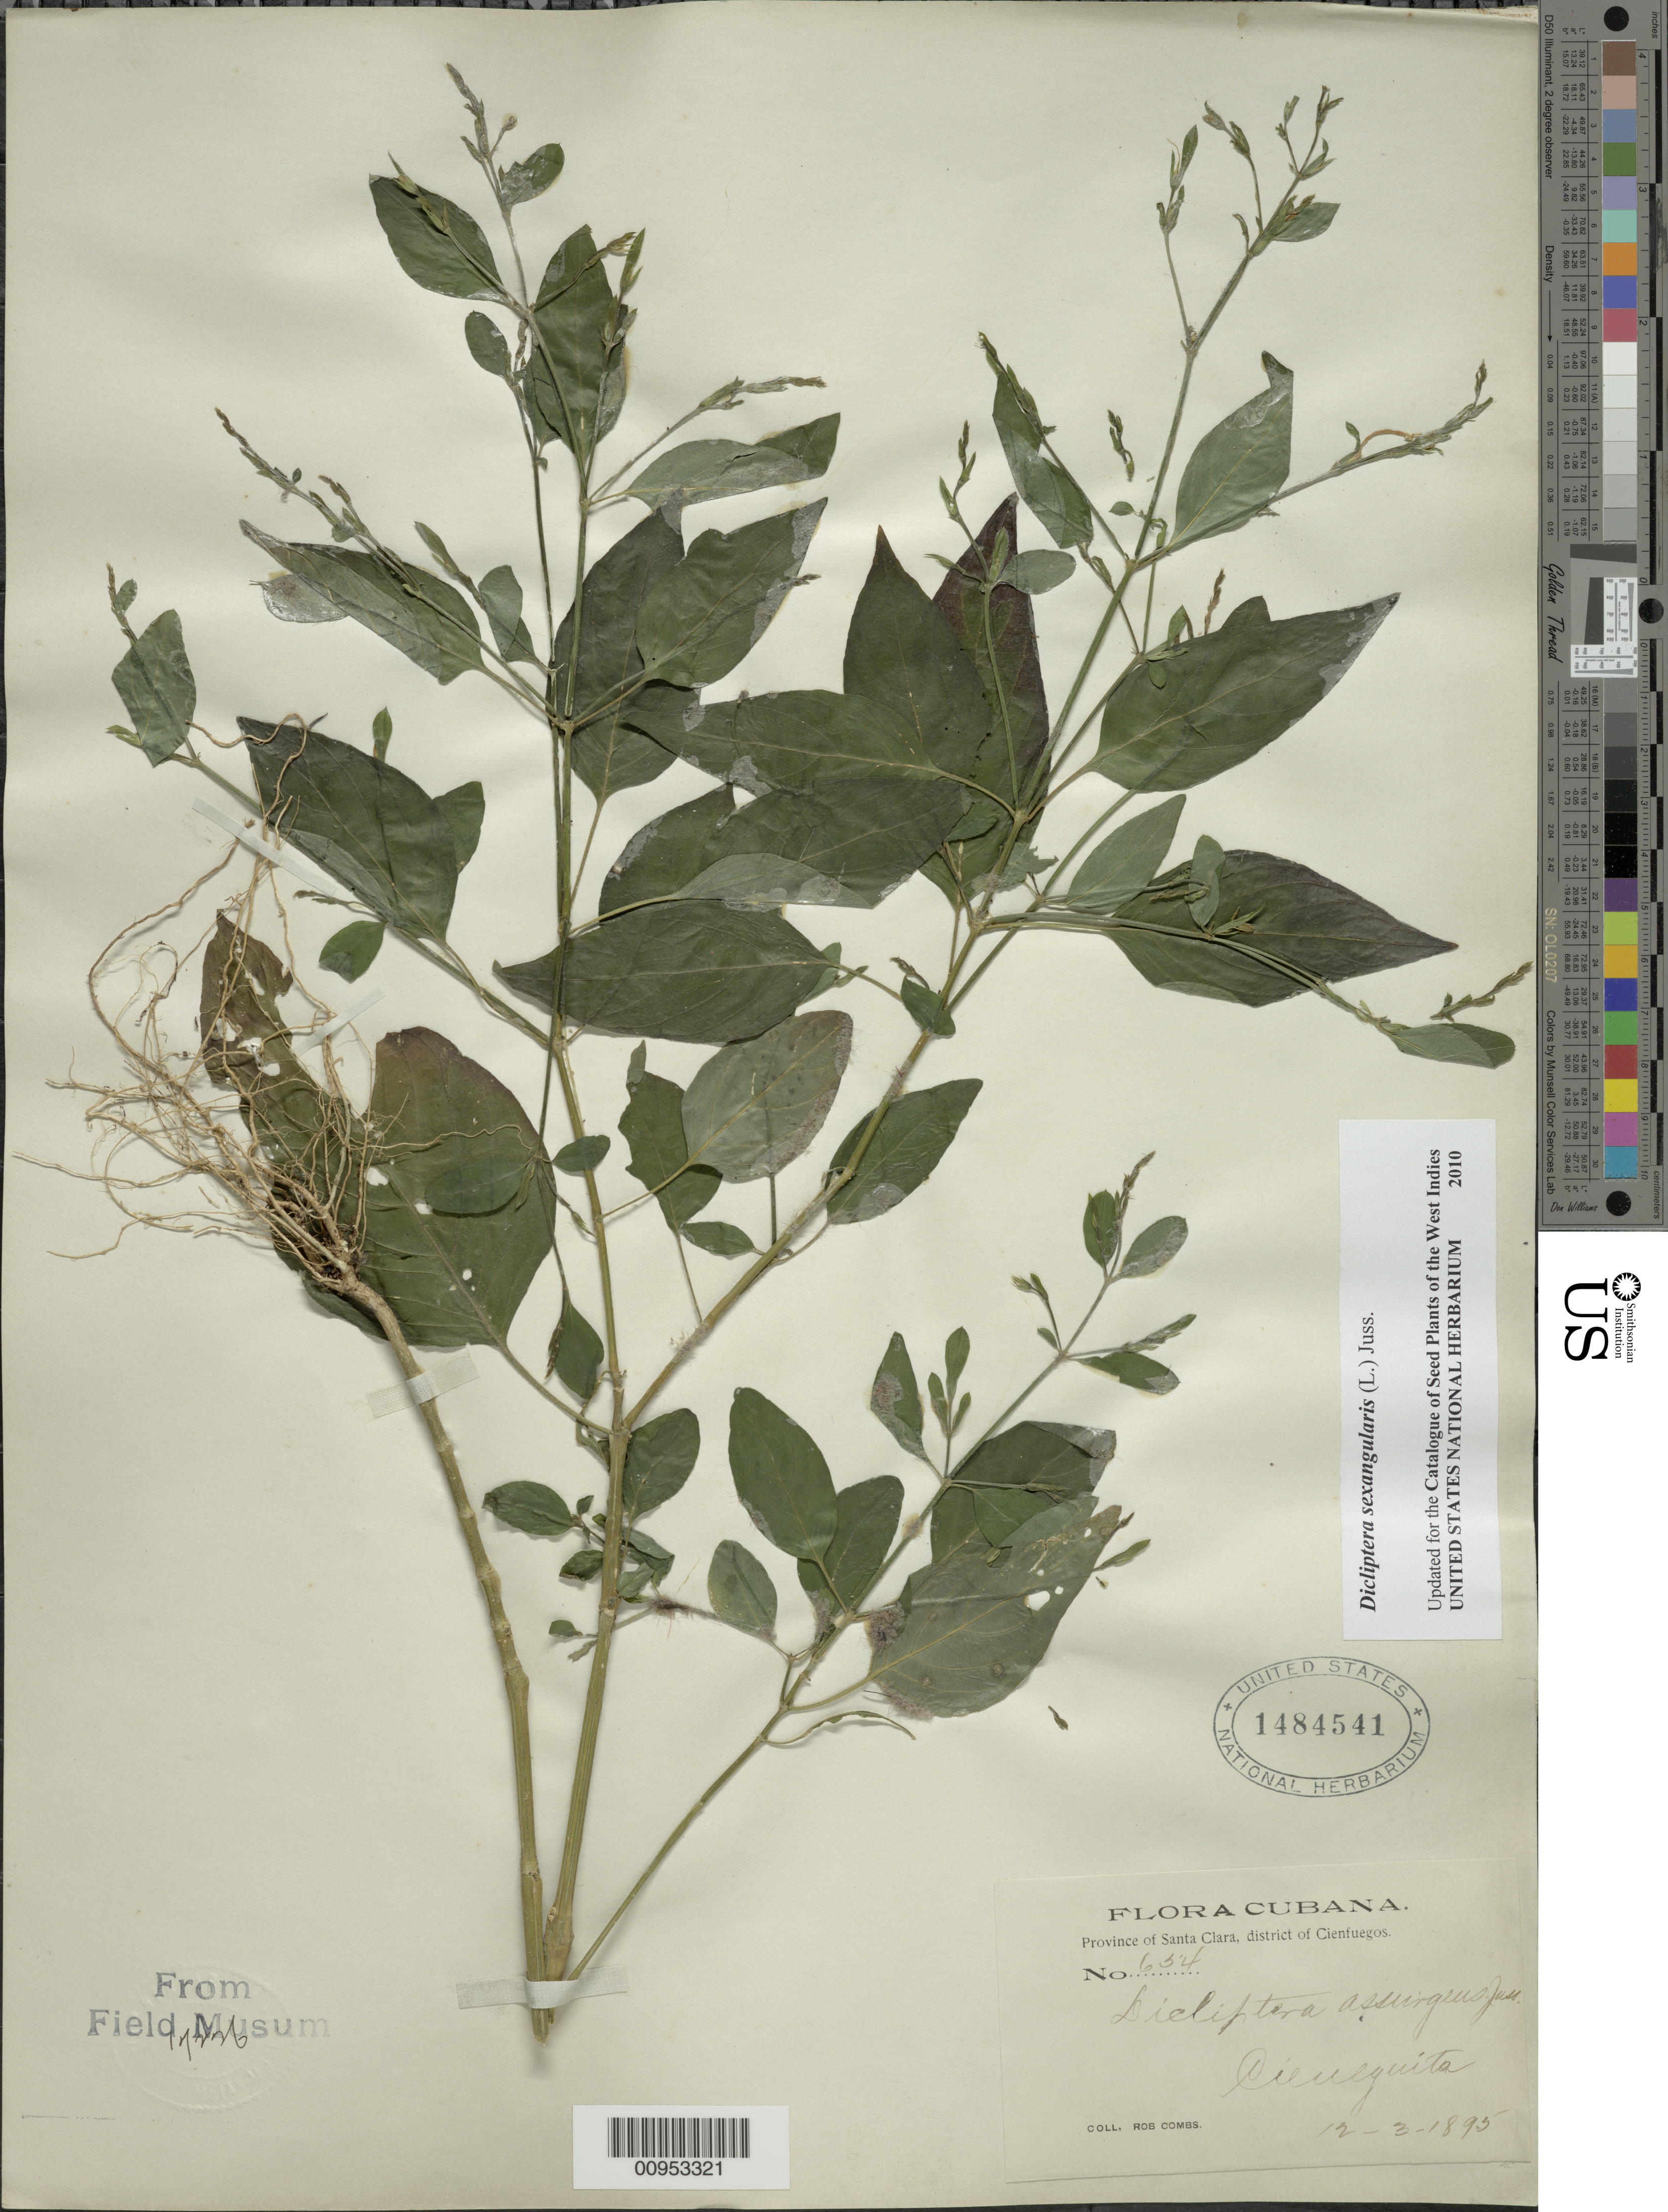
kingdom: Plantae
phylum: Tracheophyta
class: Magnoliopsida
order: Lamiales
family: Acanthaceae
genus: Dicliptera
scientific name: Dicliptera sexangularis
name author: (L.) Juss.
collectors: R. Combs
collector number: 654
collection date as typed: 12 Mar 1895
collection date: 1895-03-12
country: Cuba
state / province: Santa Clara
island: Cuba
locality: Cienfuegos, Cieneguita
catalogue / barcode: US 1484541